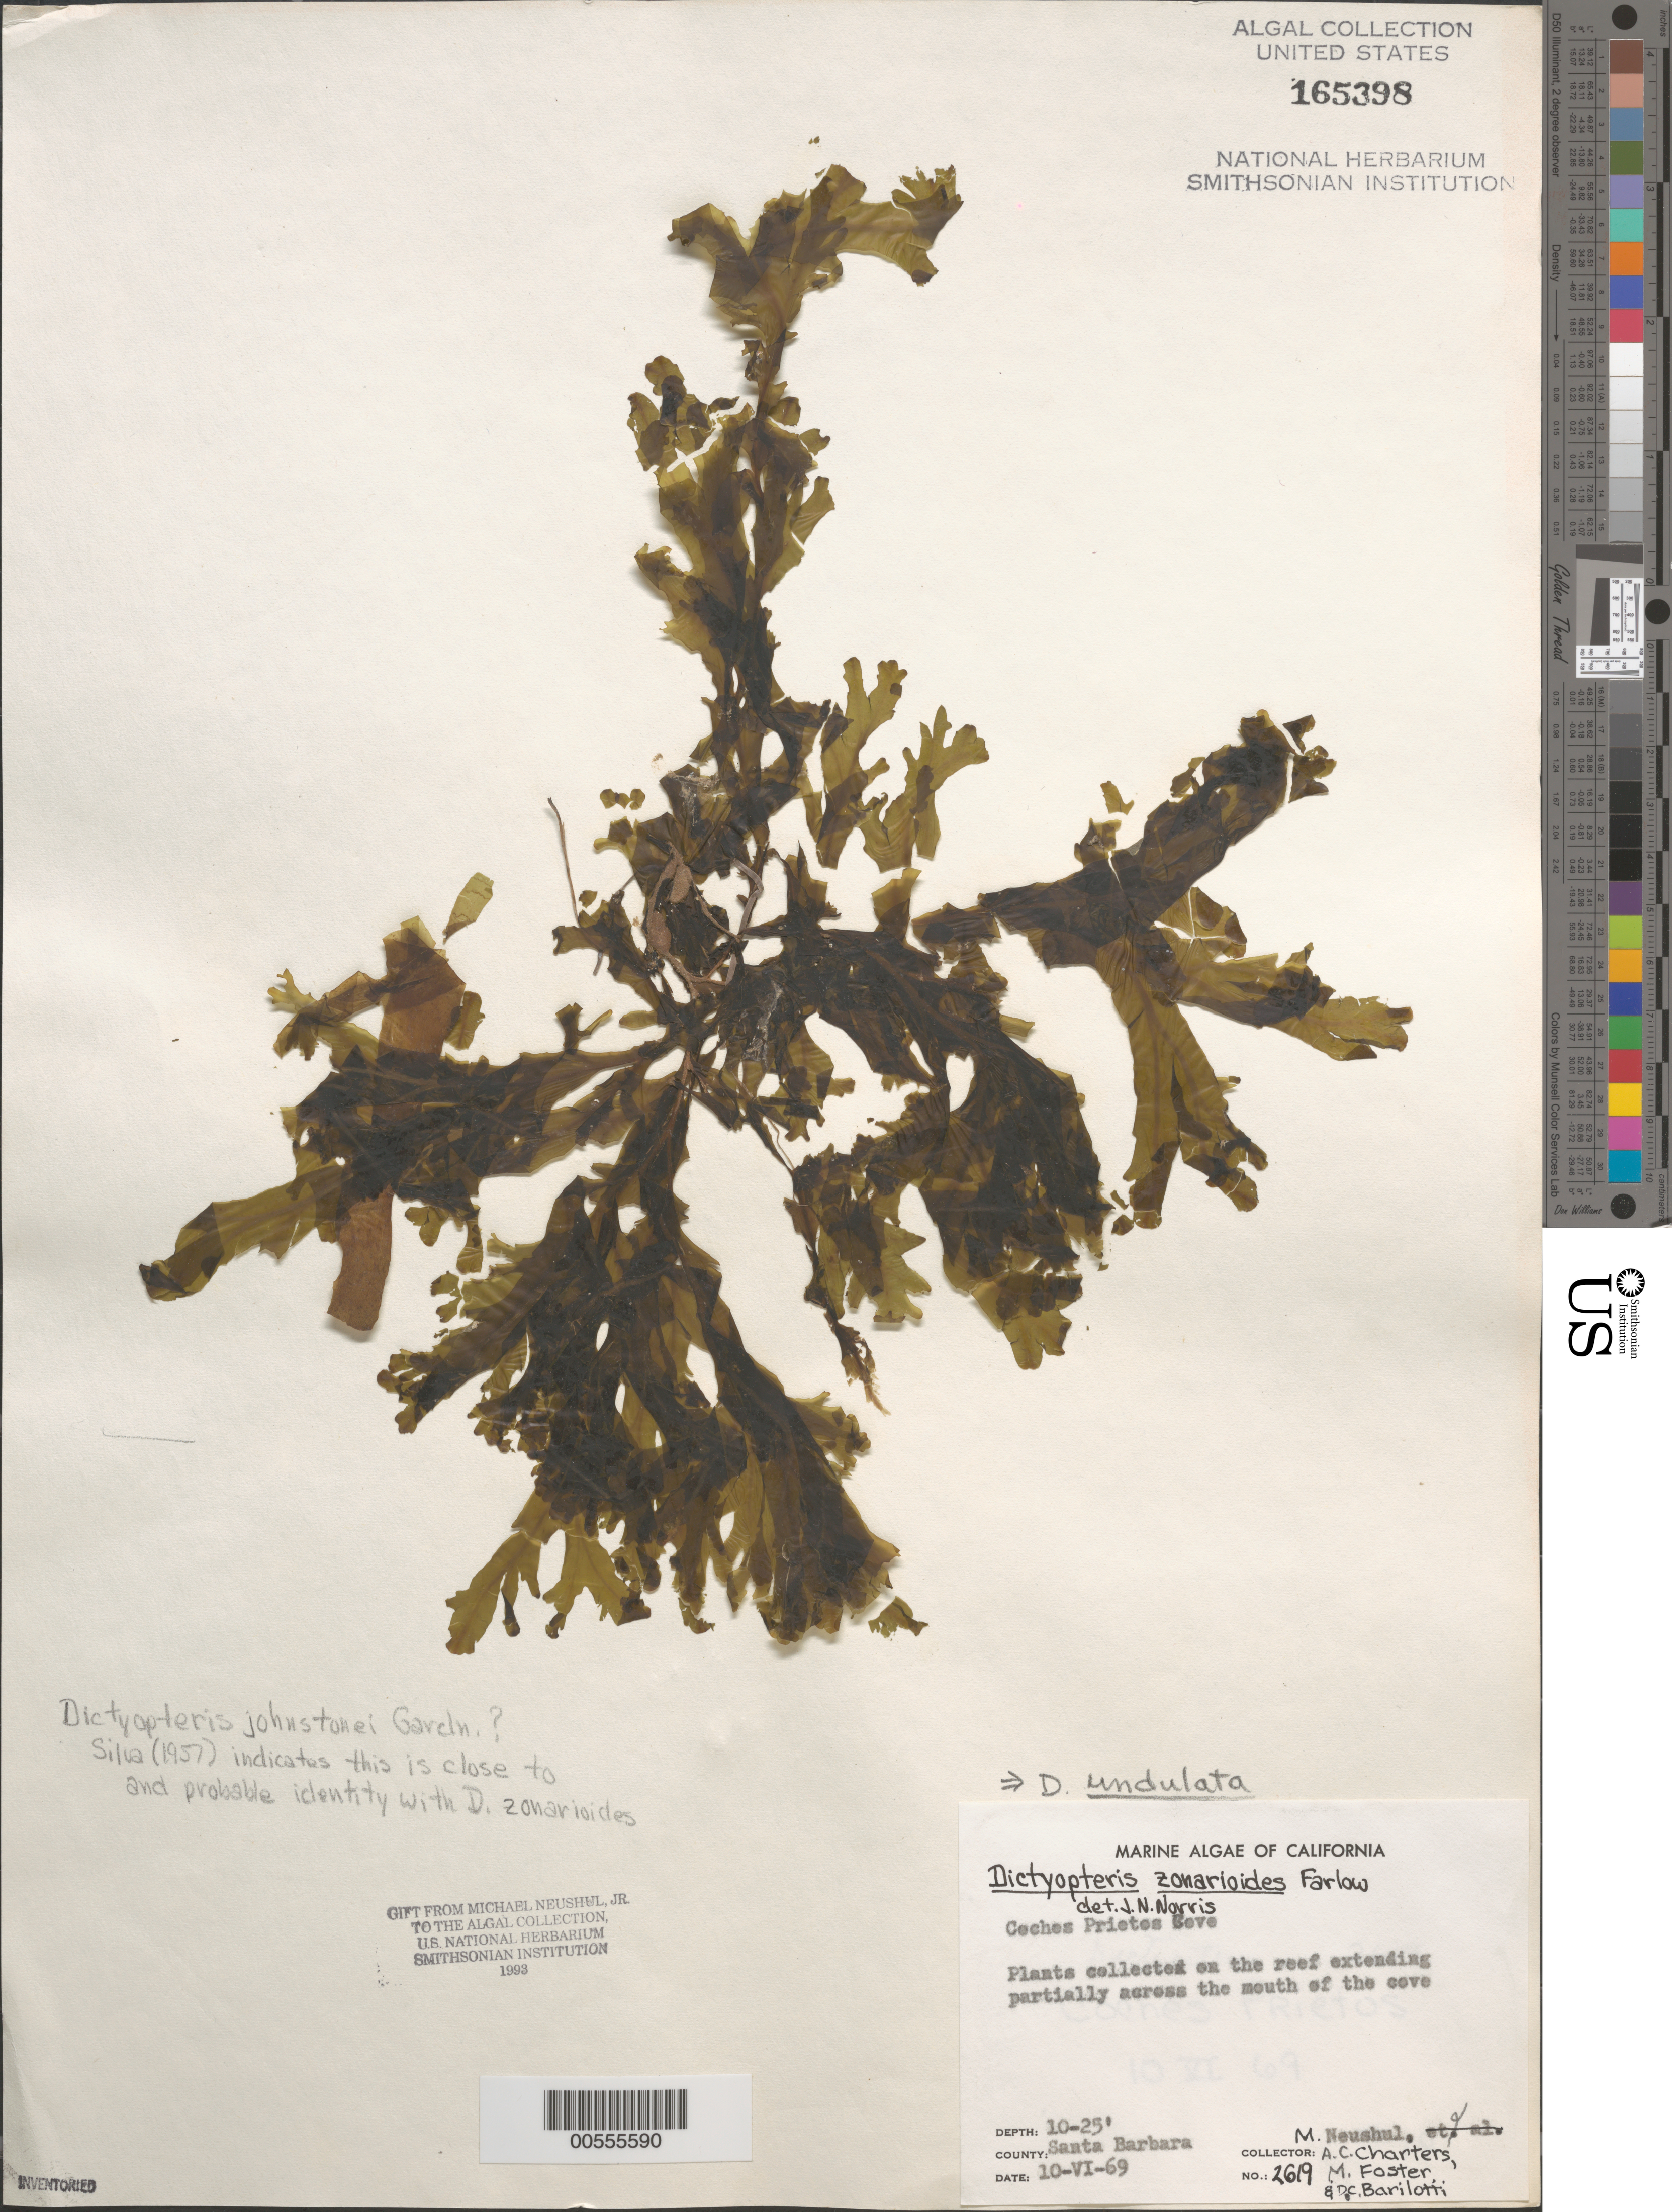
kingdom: Chromista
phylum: Ochrophyta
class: Phaeophyceae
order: Dictyotales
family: Dictyotaceae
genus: Dictyopteris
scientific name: Dictyopteris undulata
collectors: M. Neushul, A. Charters, M. Foster & D. C. Barilotti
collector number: Neushul 2619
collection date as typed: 10 Jun 1969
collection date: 1969-06-10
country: United States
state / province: California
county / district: Santa Barbara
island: Santa Cruz Island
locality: Coches Prietos Cove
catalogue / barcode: US 165398